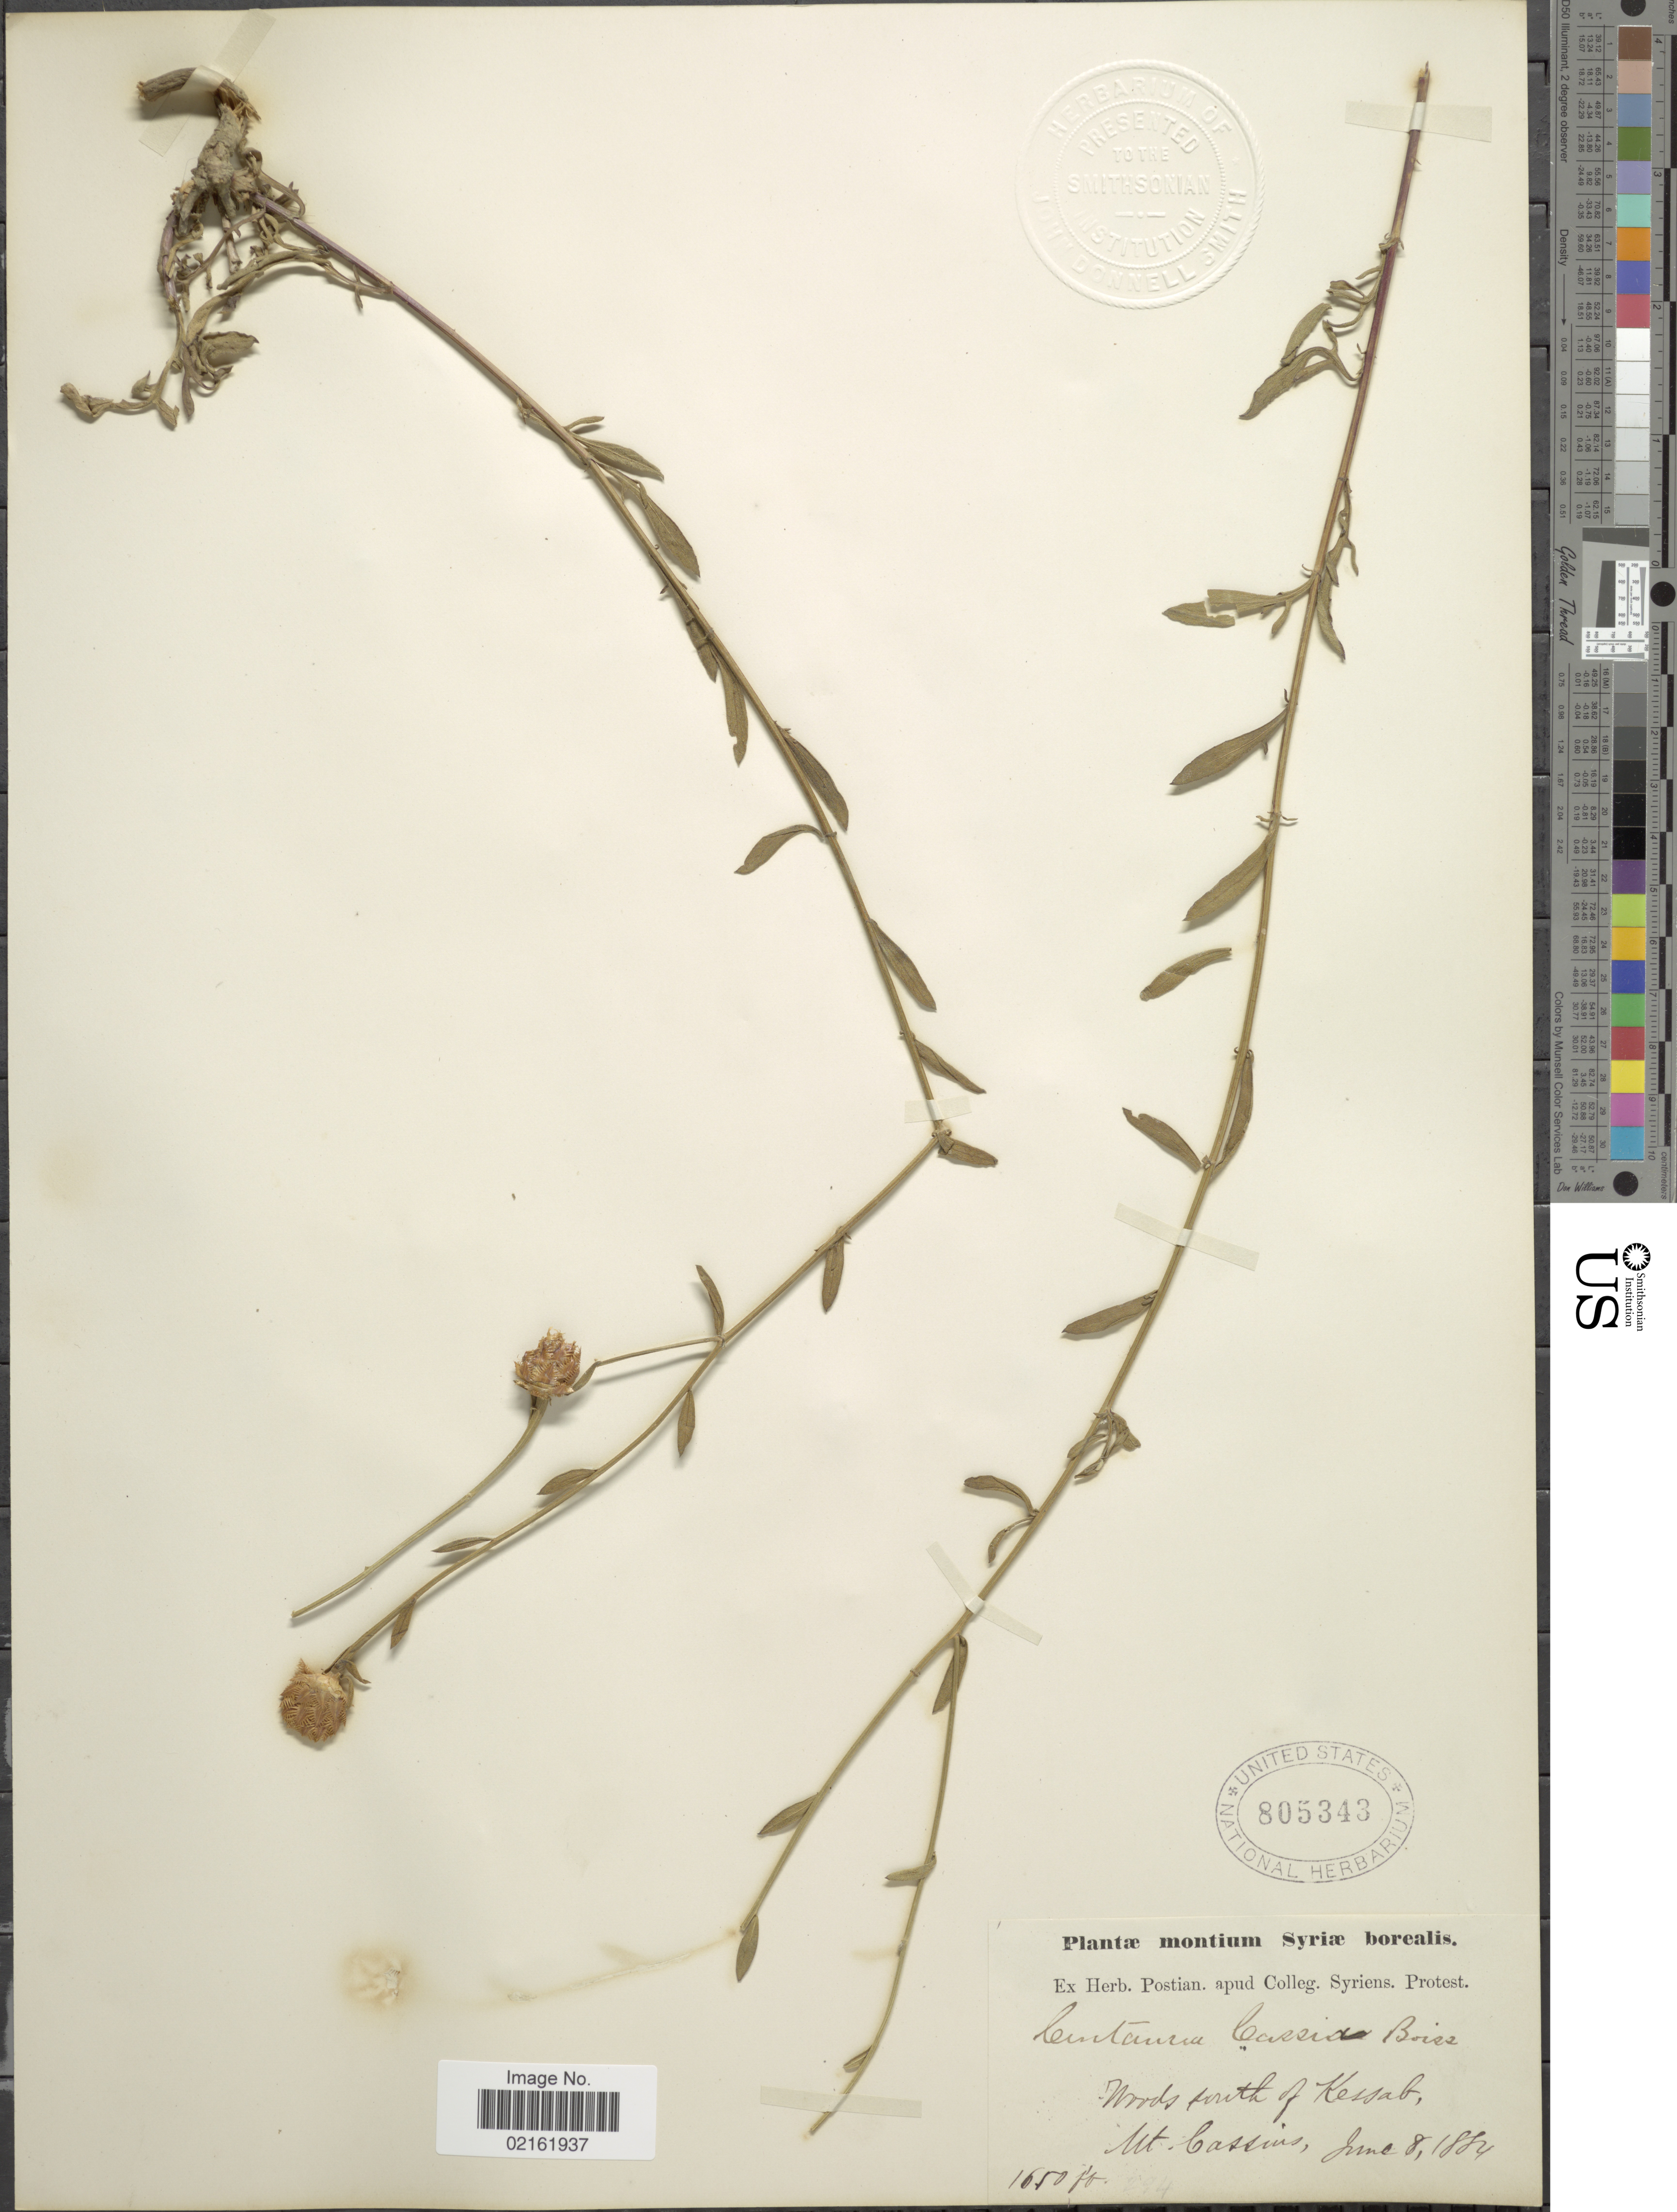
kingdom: Plantae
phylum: Tracheophyta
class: Magnoliopsida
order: Asterales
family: Asteraceae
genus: Centaurea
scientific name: Centaurea cassia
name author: Boiss.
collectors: ex herb. Postian. apud Colleg. Syriens. Protest. USE "Fannie P. A. Shepard" (10308853) AS PRIMARY COLLECTOR INSTEAD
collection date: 1884-06-06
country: Syria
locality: Syriae, Woods fourth of Kessab, Mt. Cassin [interpreted]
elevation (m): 503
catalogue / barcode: US 805343